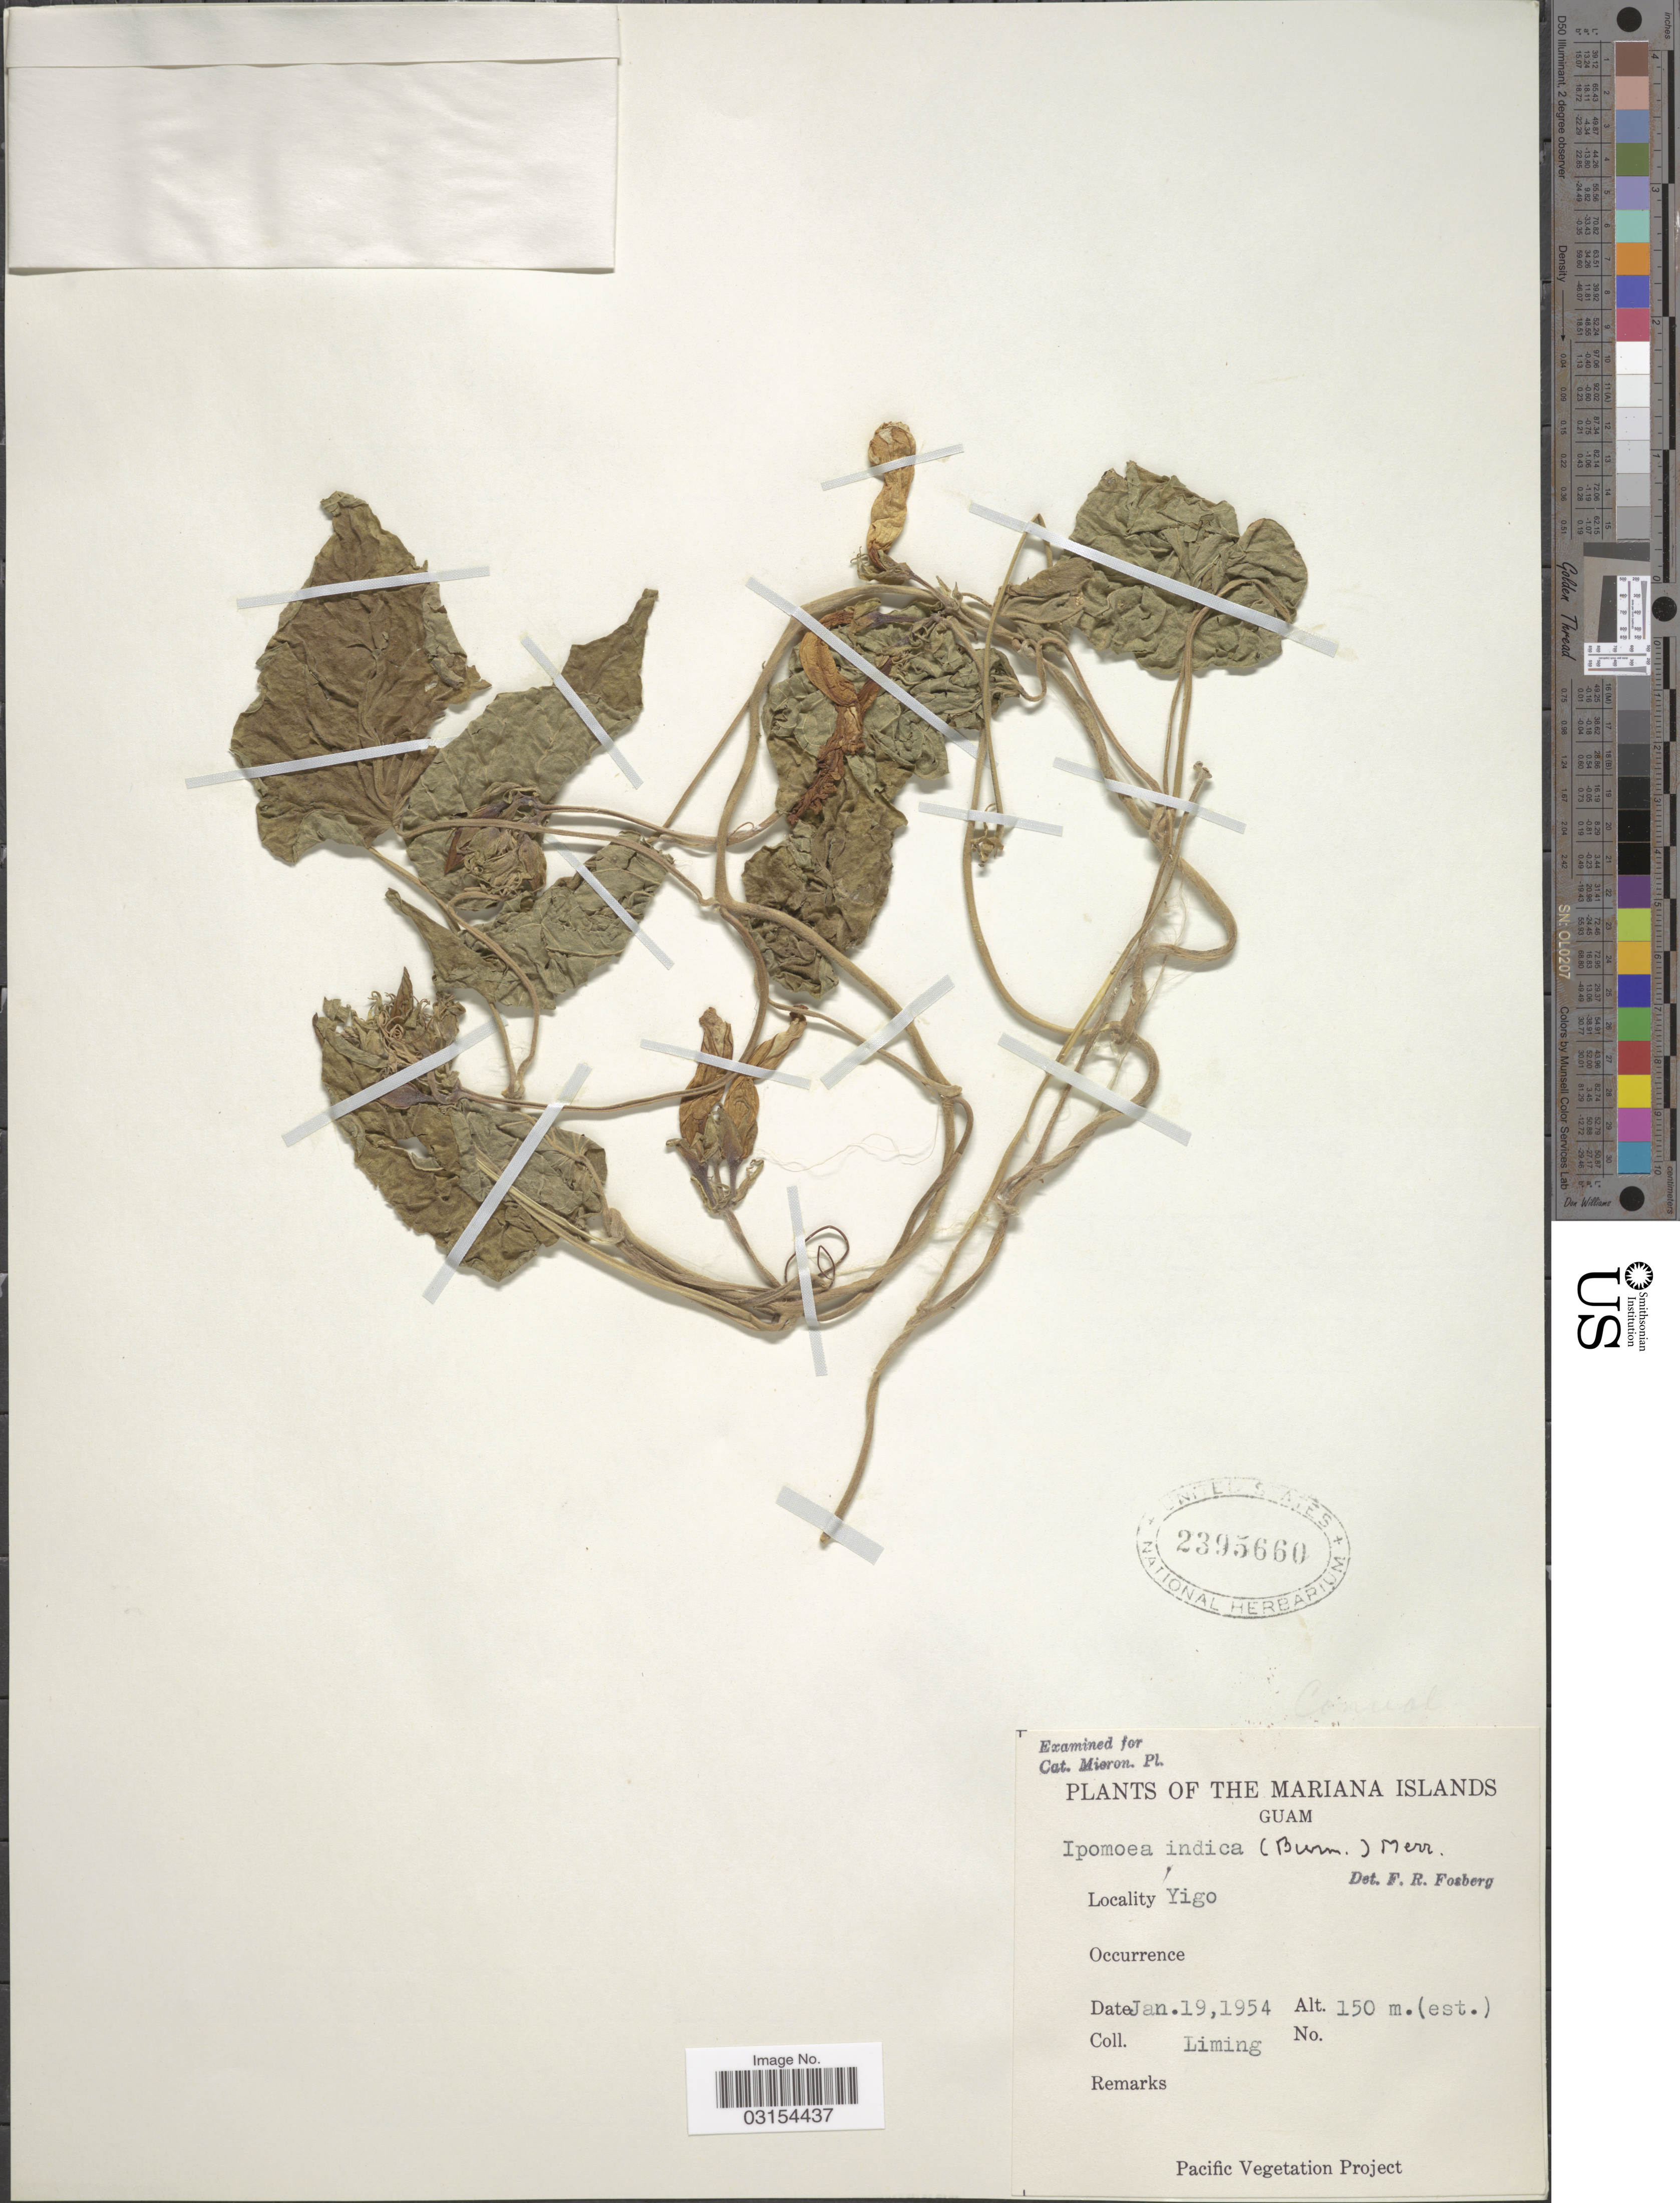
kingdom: Plantae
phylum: Tracheophyta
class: Magnoliopsida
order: Solanales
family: Convolvulaceae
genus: Ipomoea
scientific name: Ipomoea indica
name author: (Burm.) Merr.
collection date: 1954-01-19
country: Guam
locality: The Mariana Islands. Yigo.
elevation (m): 150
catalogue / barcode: US 2395660